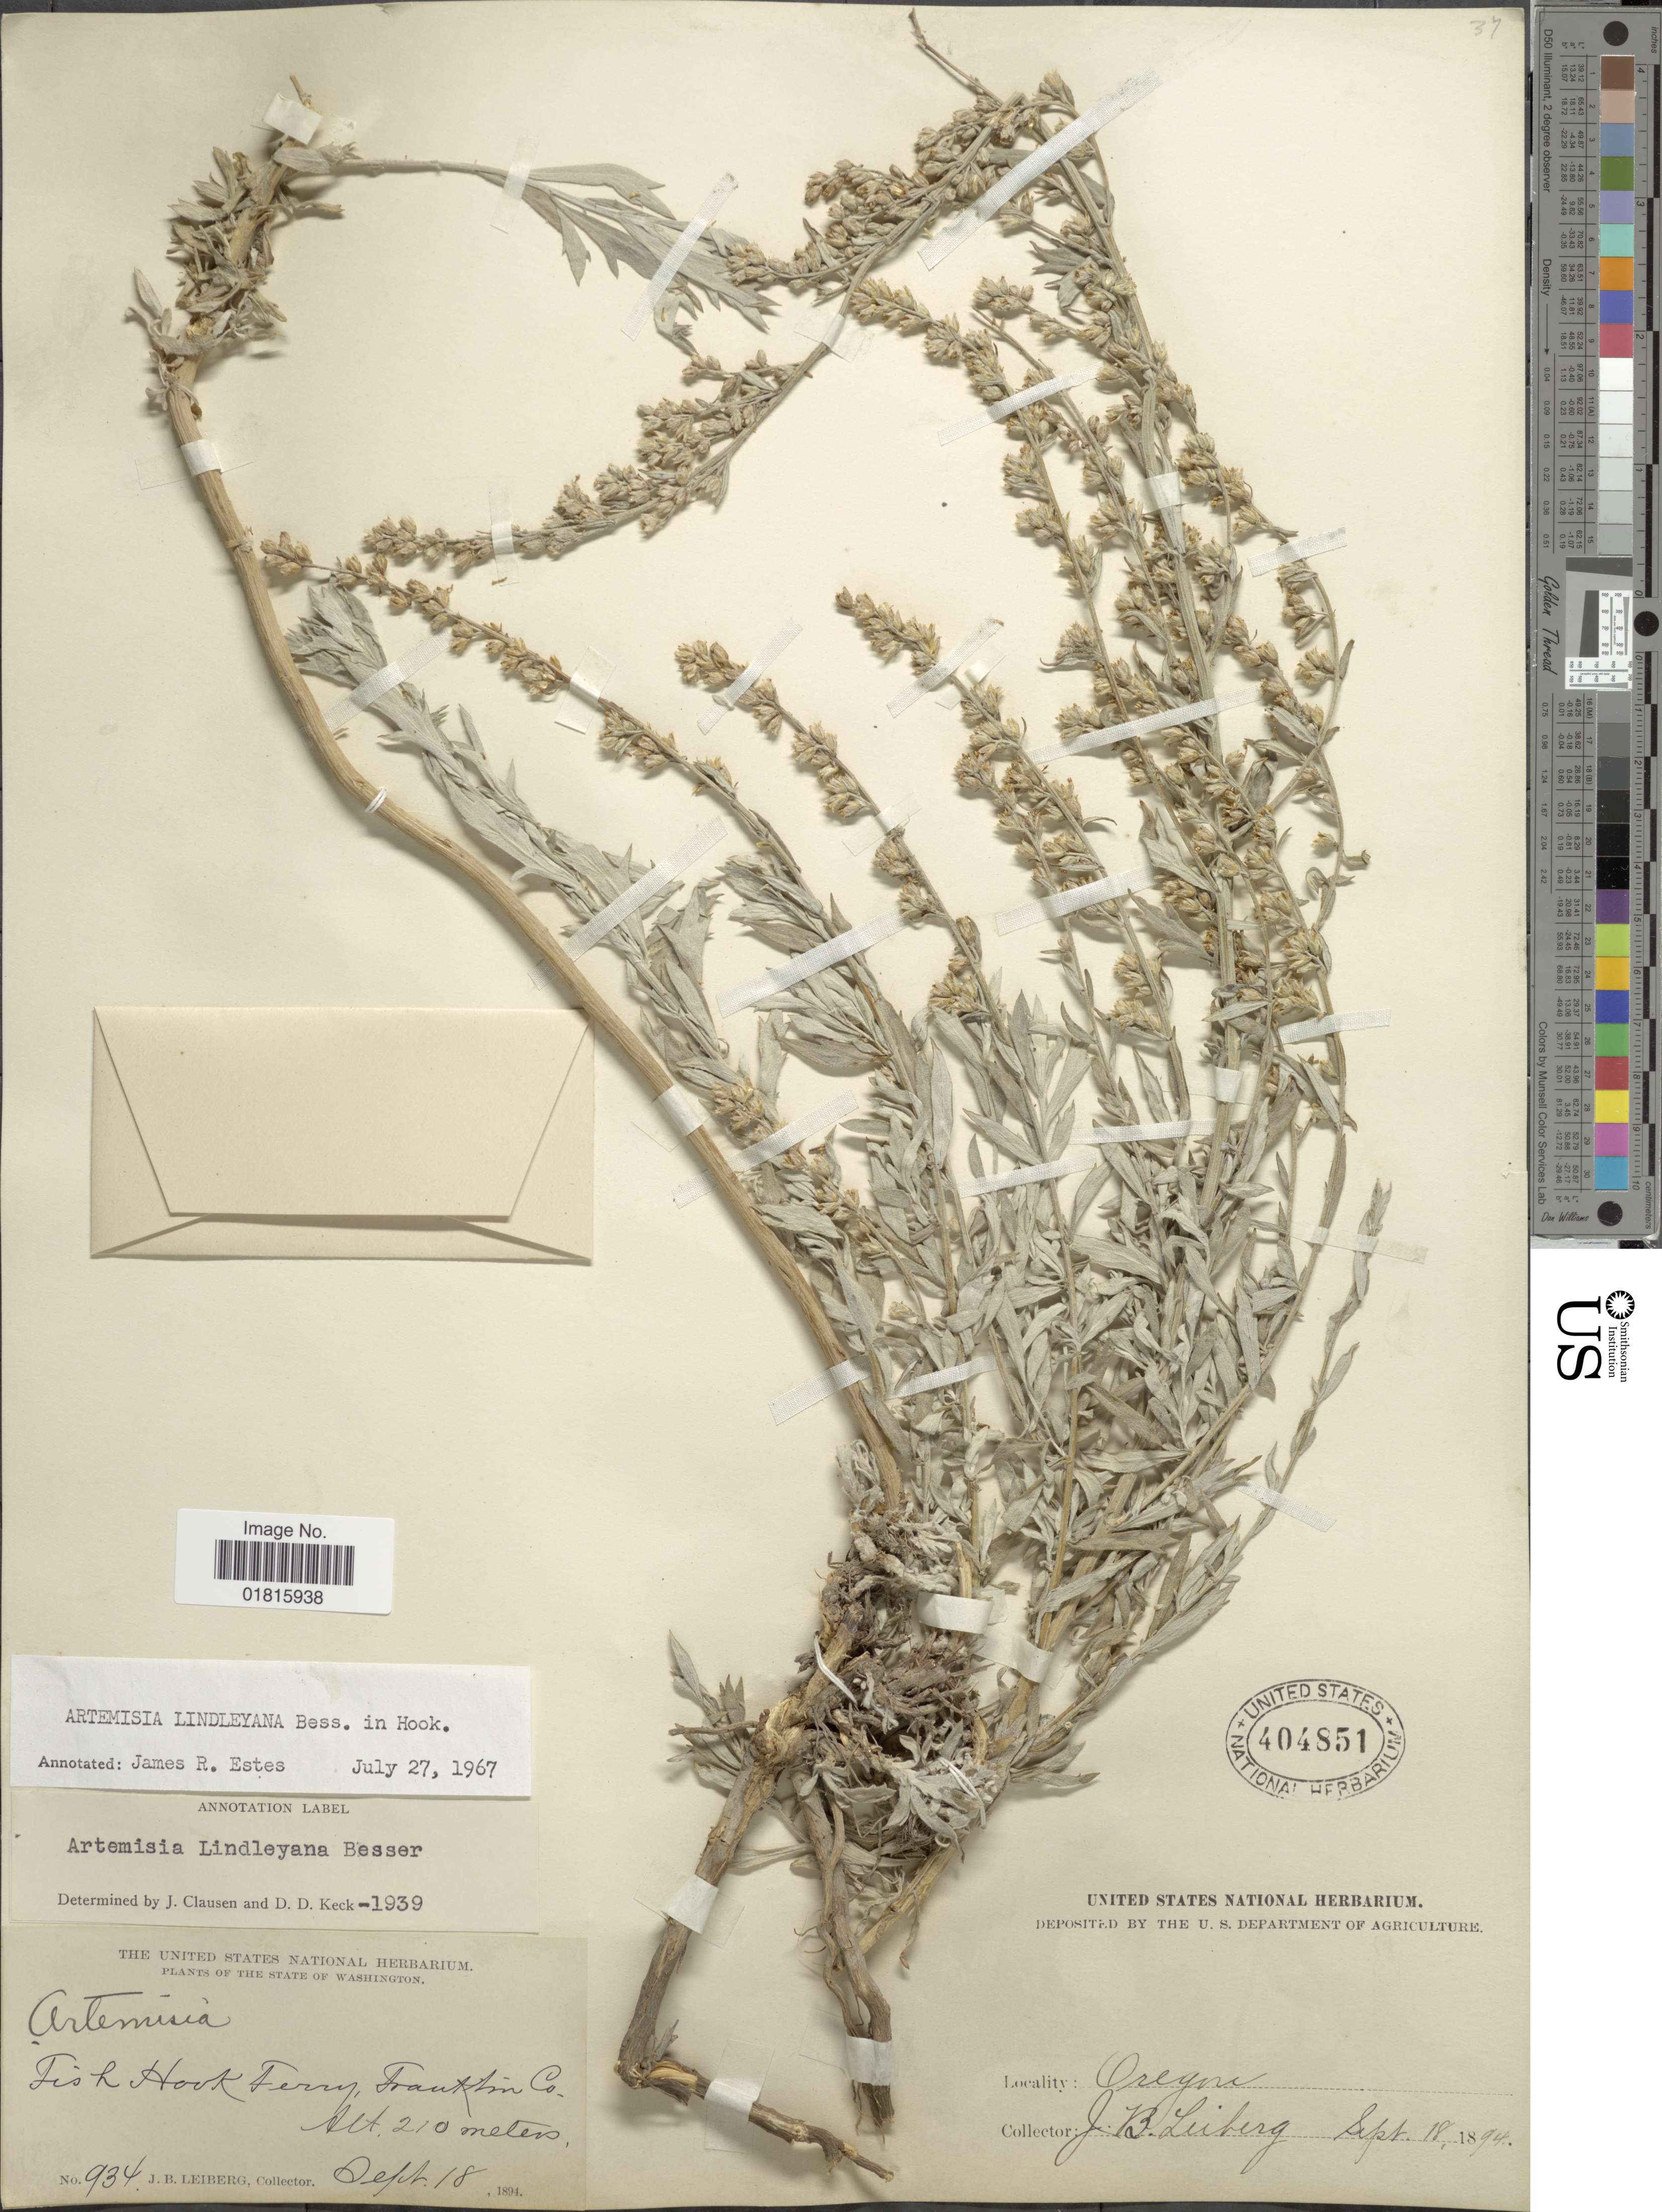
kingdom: Plantae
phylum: Tracheophyta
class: Magnoliopsida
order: Asterales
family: Asteraceae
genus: Artemisia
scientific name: Artemisia lindleyana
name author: Besser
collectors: J. B. Leiberg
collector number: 934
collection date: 1894-09-18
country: United States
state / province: Washington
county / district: Franklin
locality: Washington, Oregon, Fish Hook Ferry, Franklin Co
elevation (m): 210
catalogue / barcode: US 404851